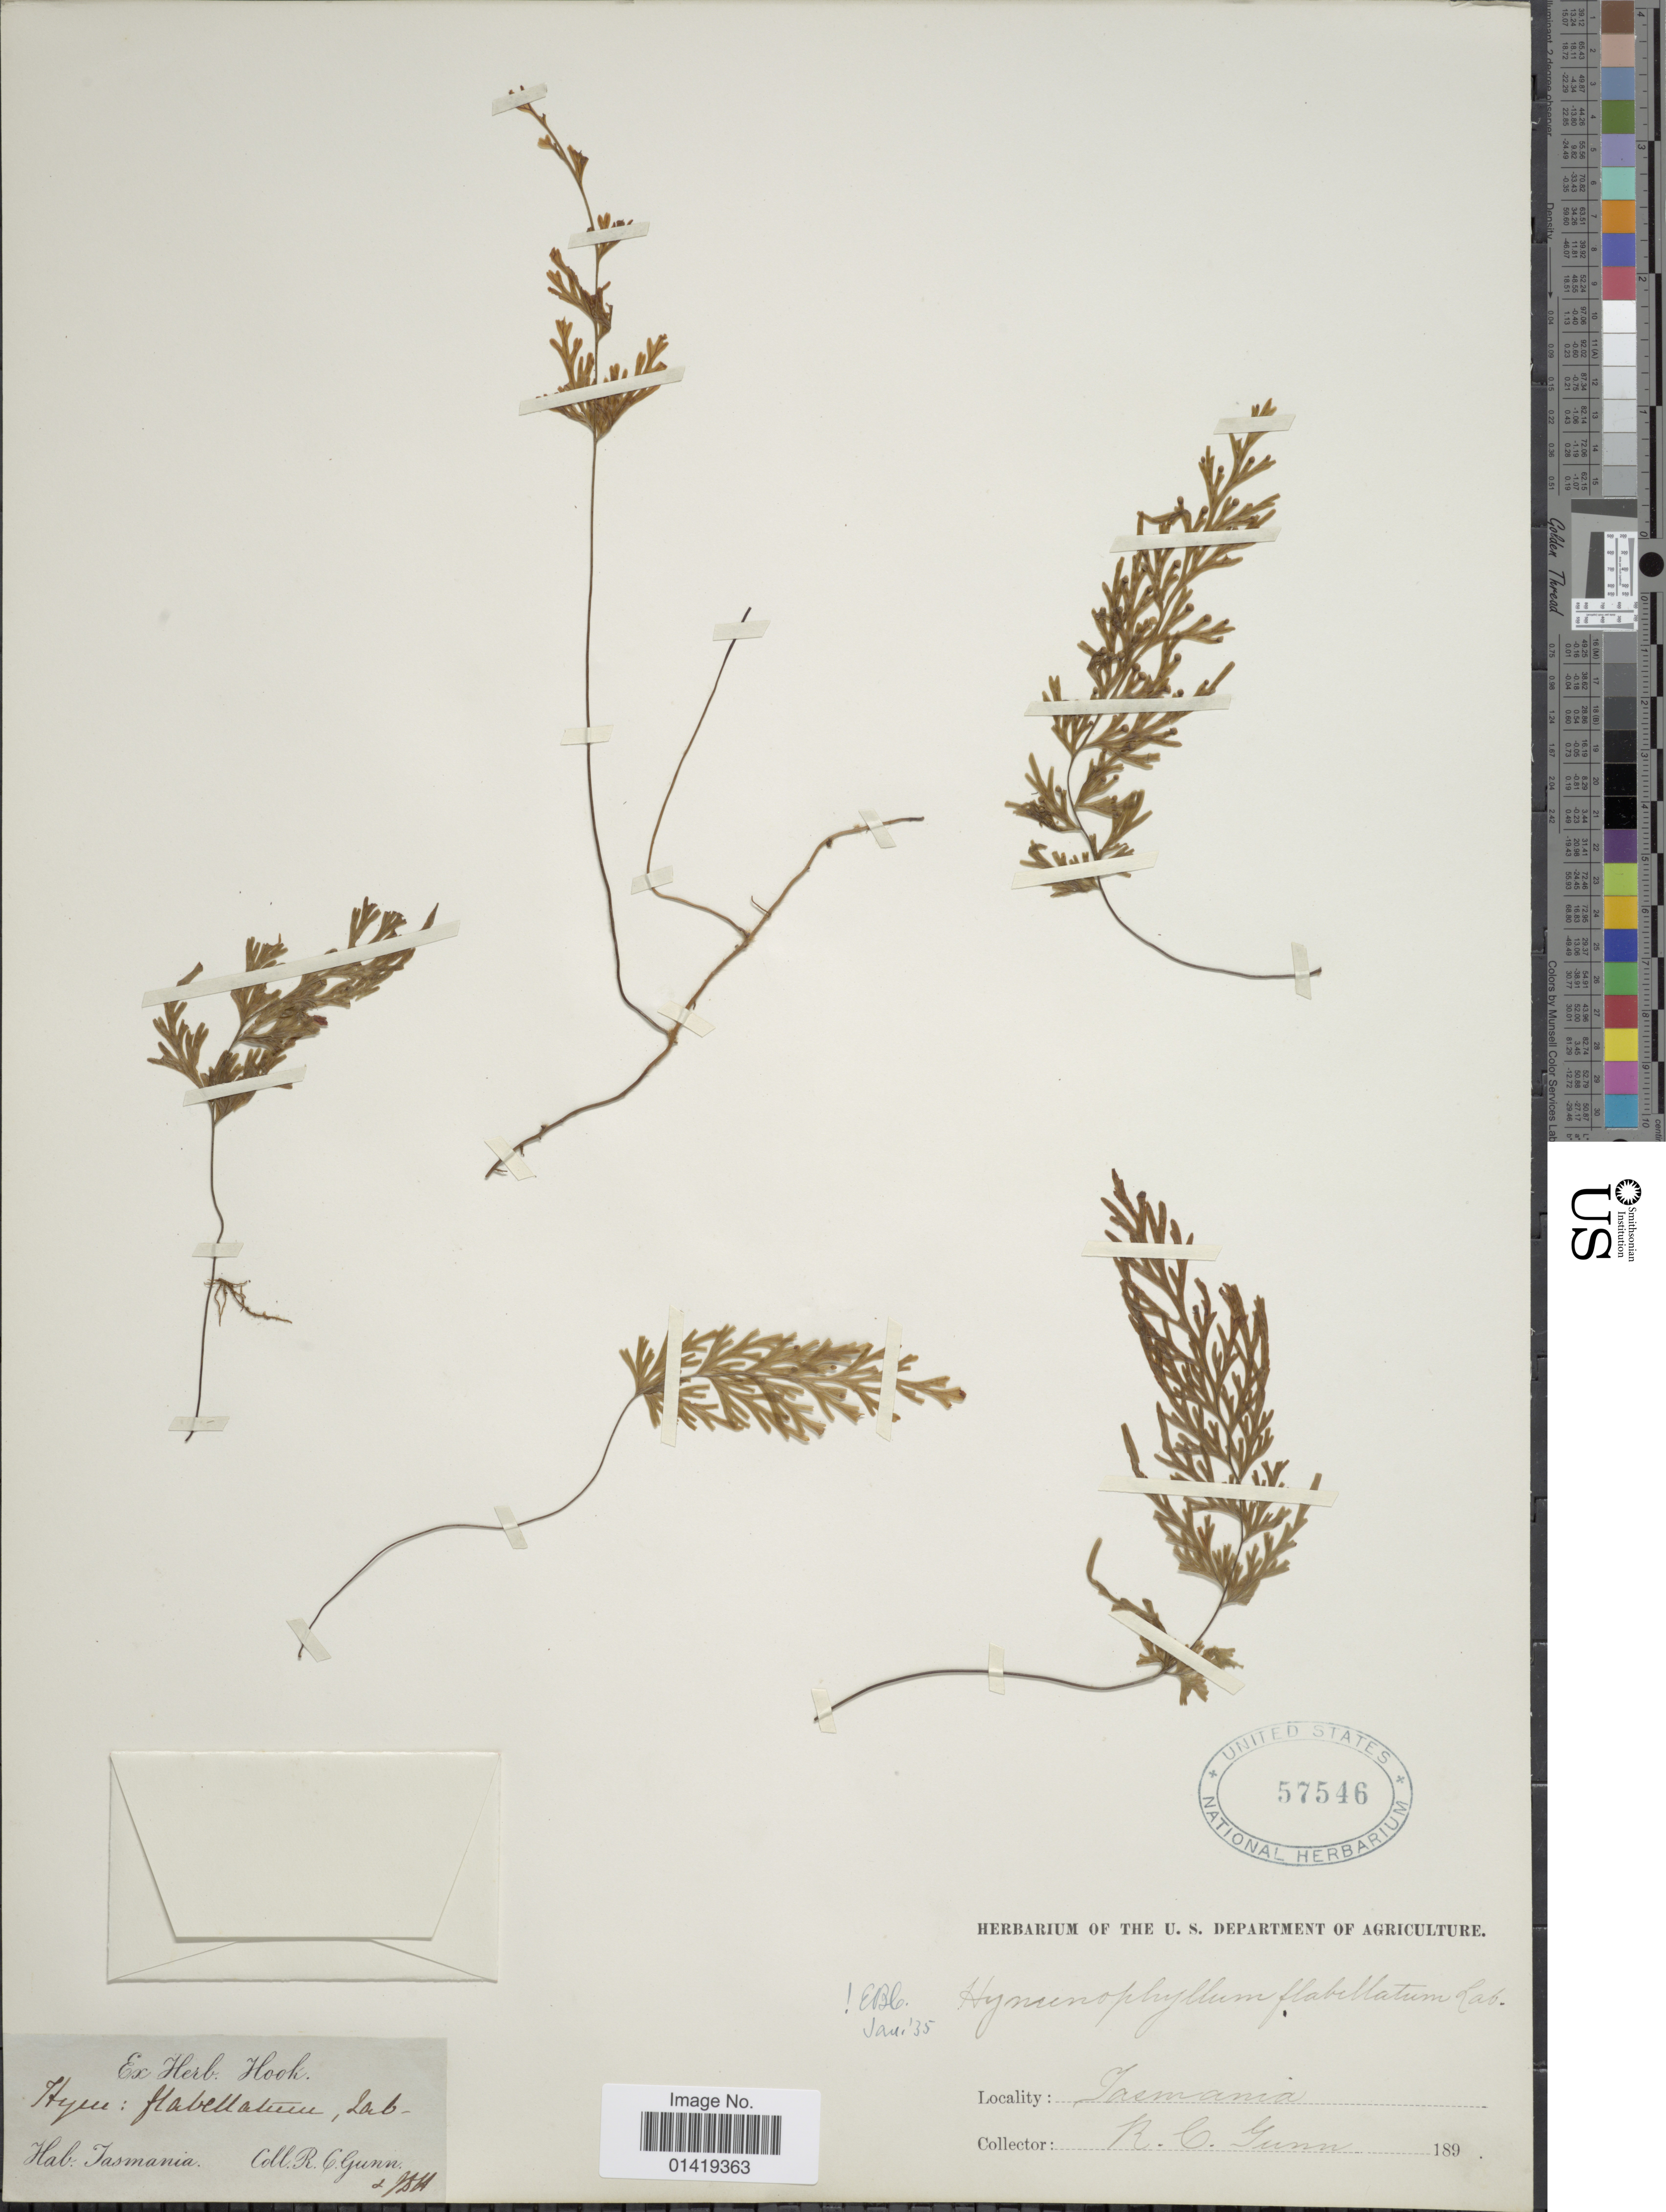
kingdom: Plantae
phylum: Tracheophyta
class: Polypodiopsida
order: Hymenophyllales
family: Hymenophyllaceae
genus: Hymenophyllum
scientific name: Hymenophyllum flabellatum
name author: Labill.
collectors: R. Gunn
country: Australia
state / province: Tasmania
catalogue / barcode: US 57546